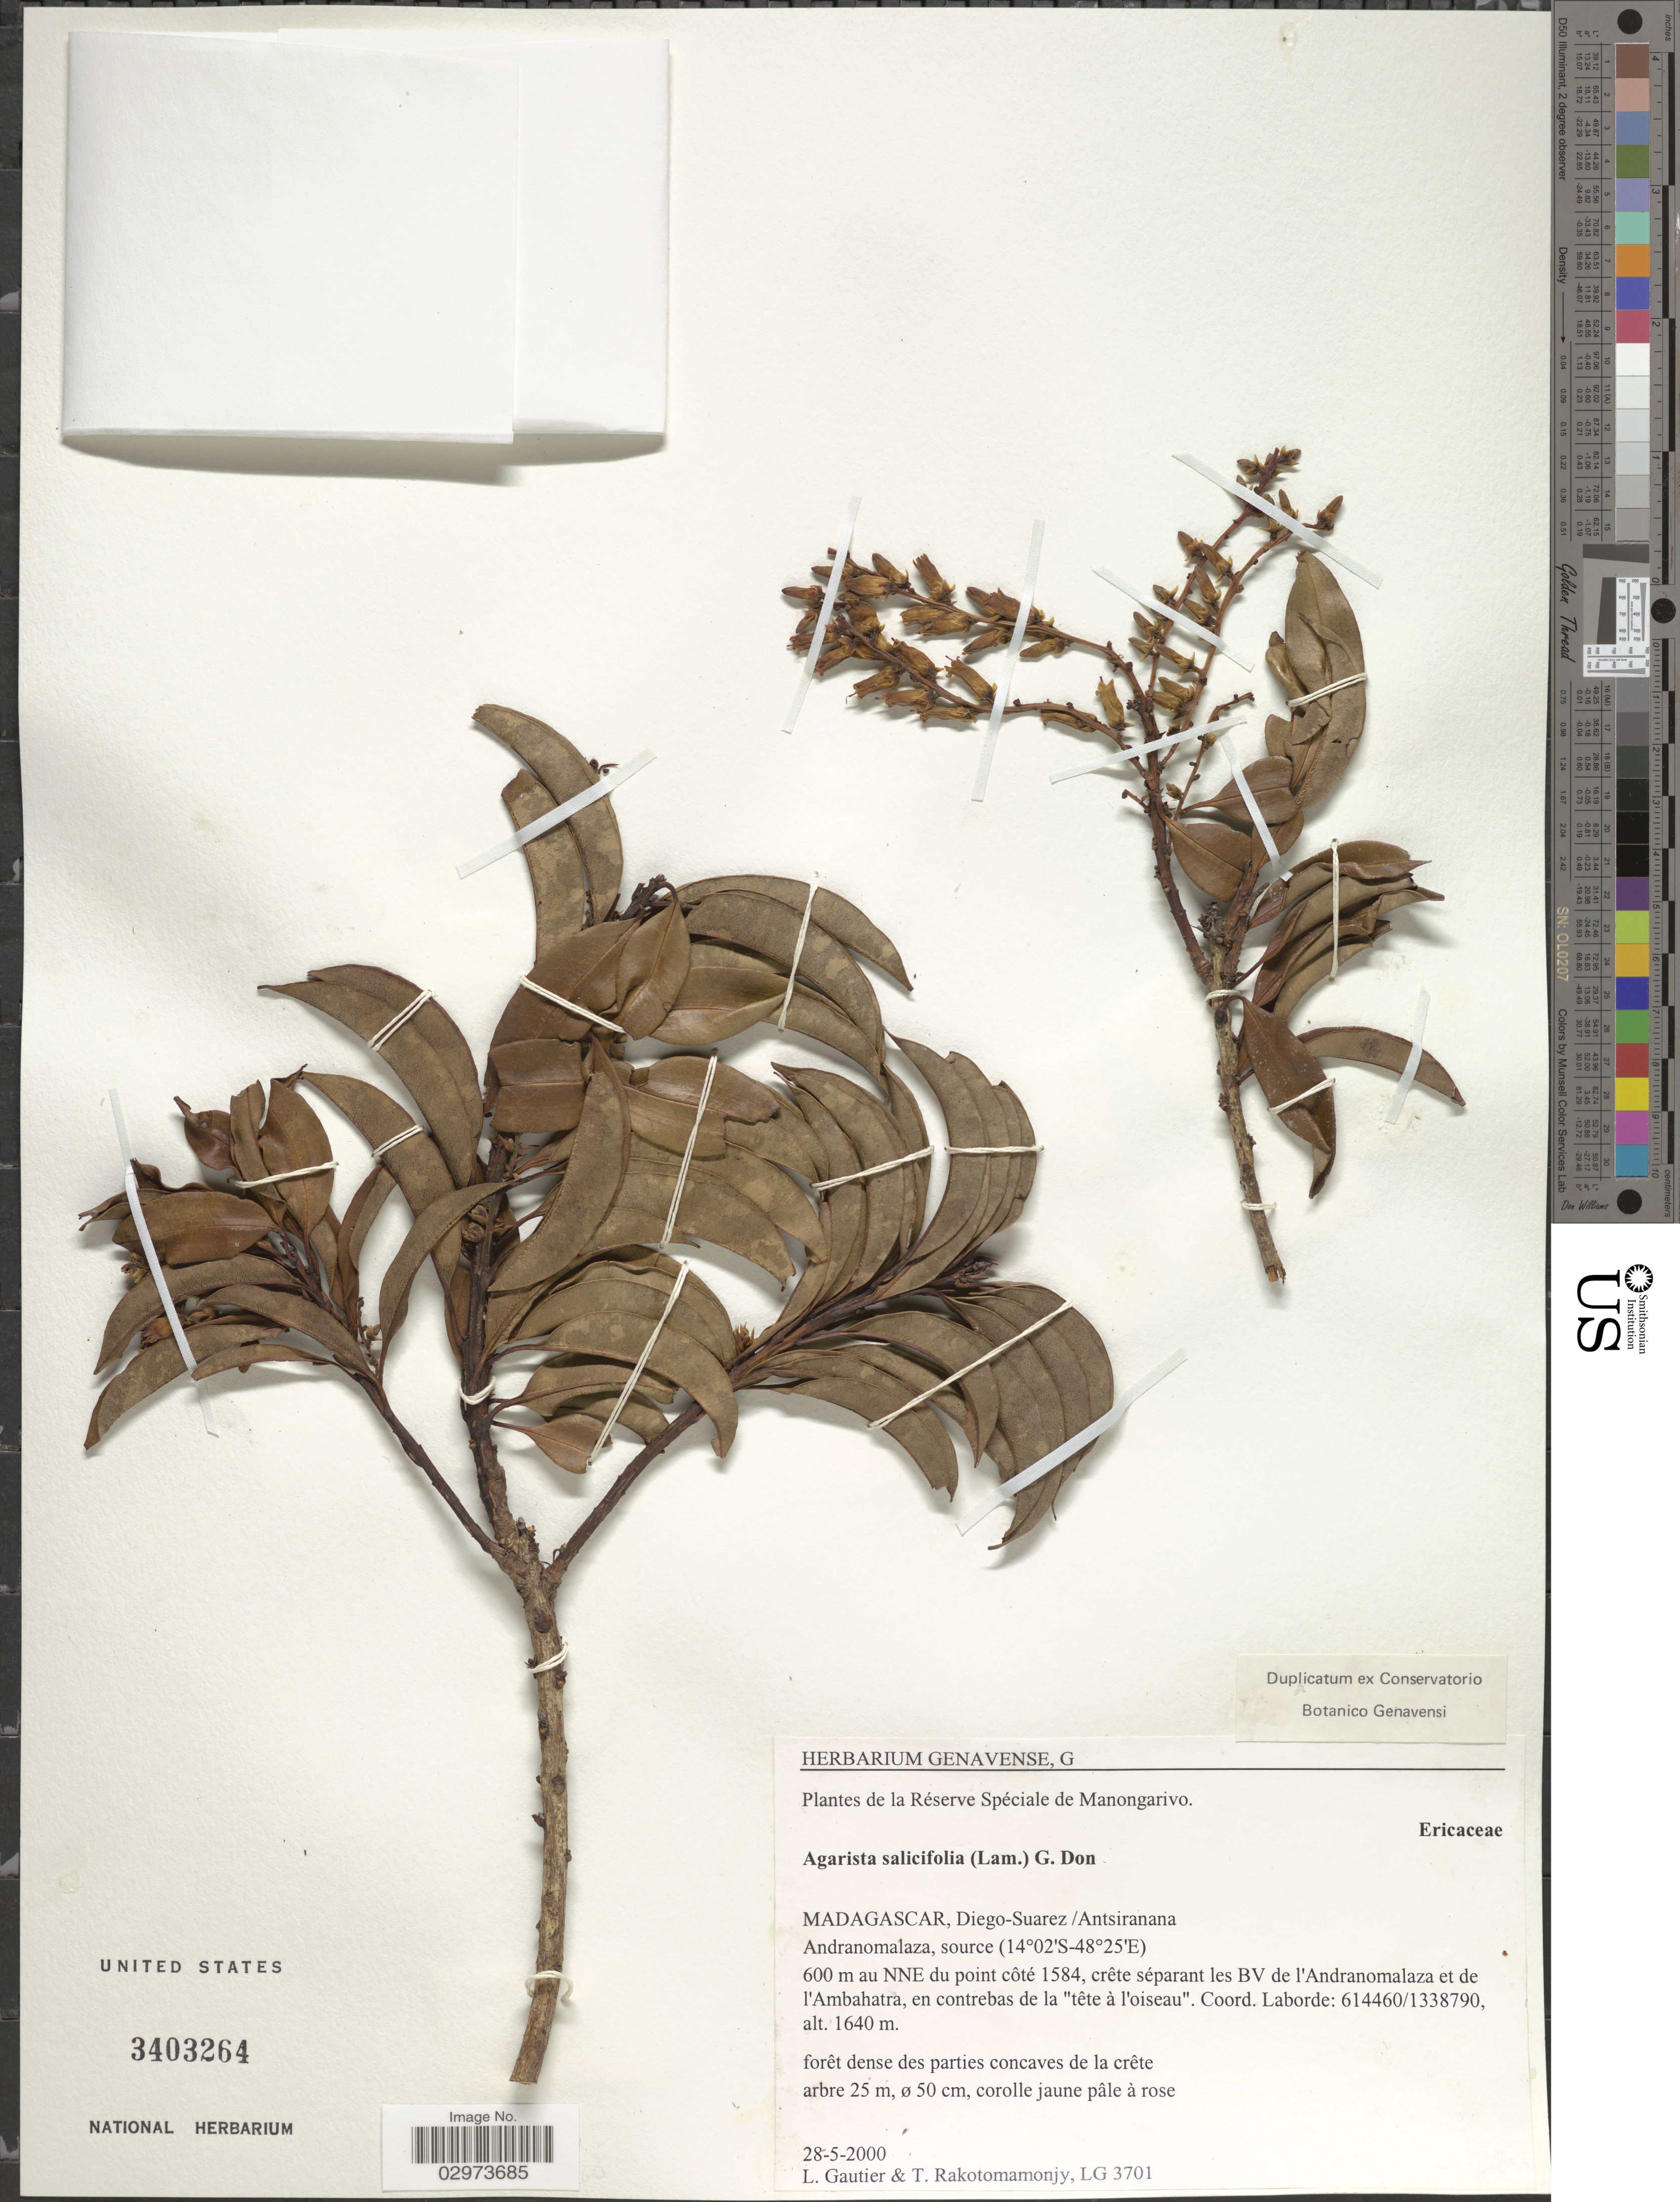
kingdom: Plantae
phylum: Tracheophyta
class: Magnoliopsida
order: Ericales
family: Ericaceae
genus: Agarista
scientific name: Agarista salicifolia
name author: (Lam.) G. Don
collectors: L. Gautier & T. Rakotomamonjy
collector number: LG 3701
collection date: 2000-05-28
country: Madagascar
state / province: Diana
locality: Réserve Spéciale de Manongarivo. Diego-Suarez/Antsiranana. Andranomalaza, 600 m au NNE du point côte 1584, crête séparant les BV de l'Andranomalaza et de l'Ambahatra, en contrebas de la "tête à l'oiseau".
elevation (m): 1640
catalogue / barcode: US 3403264